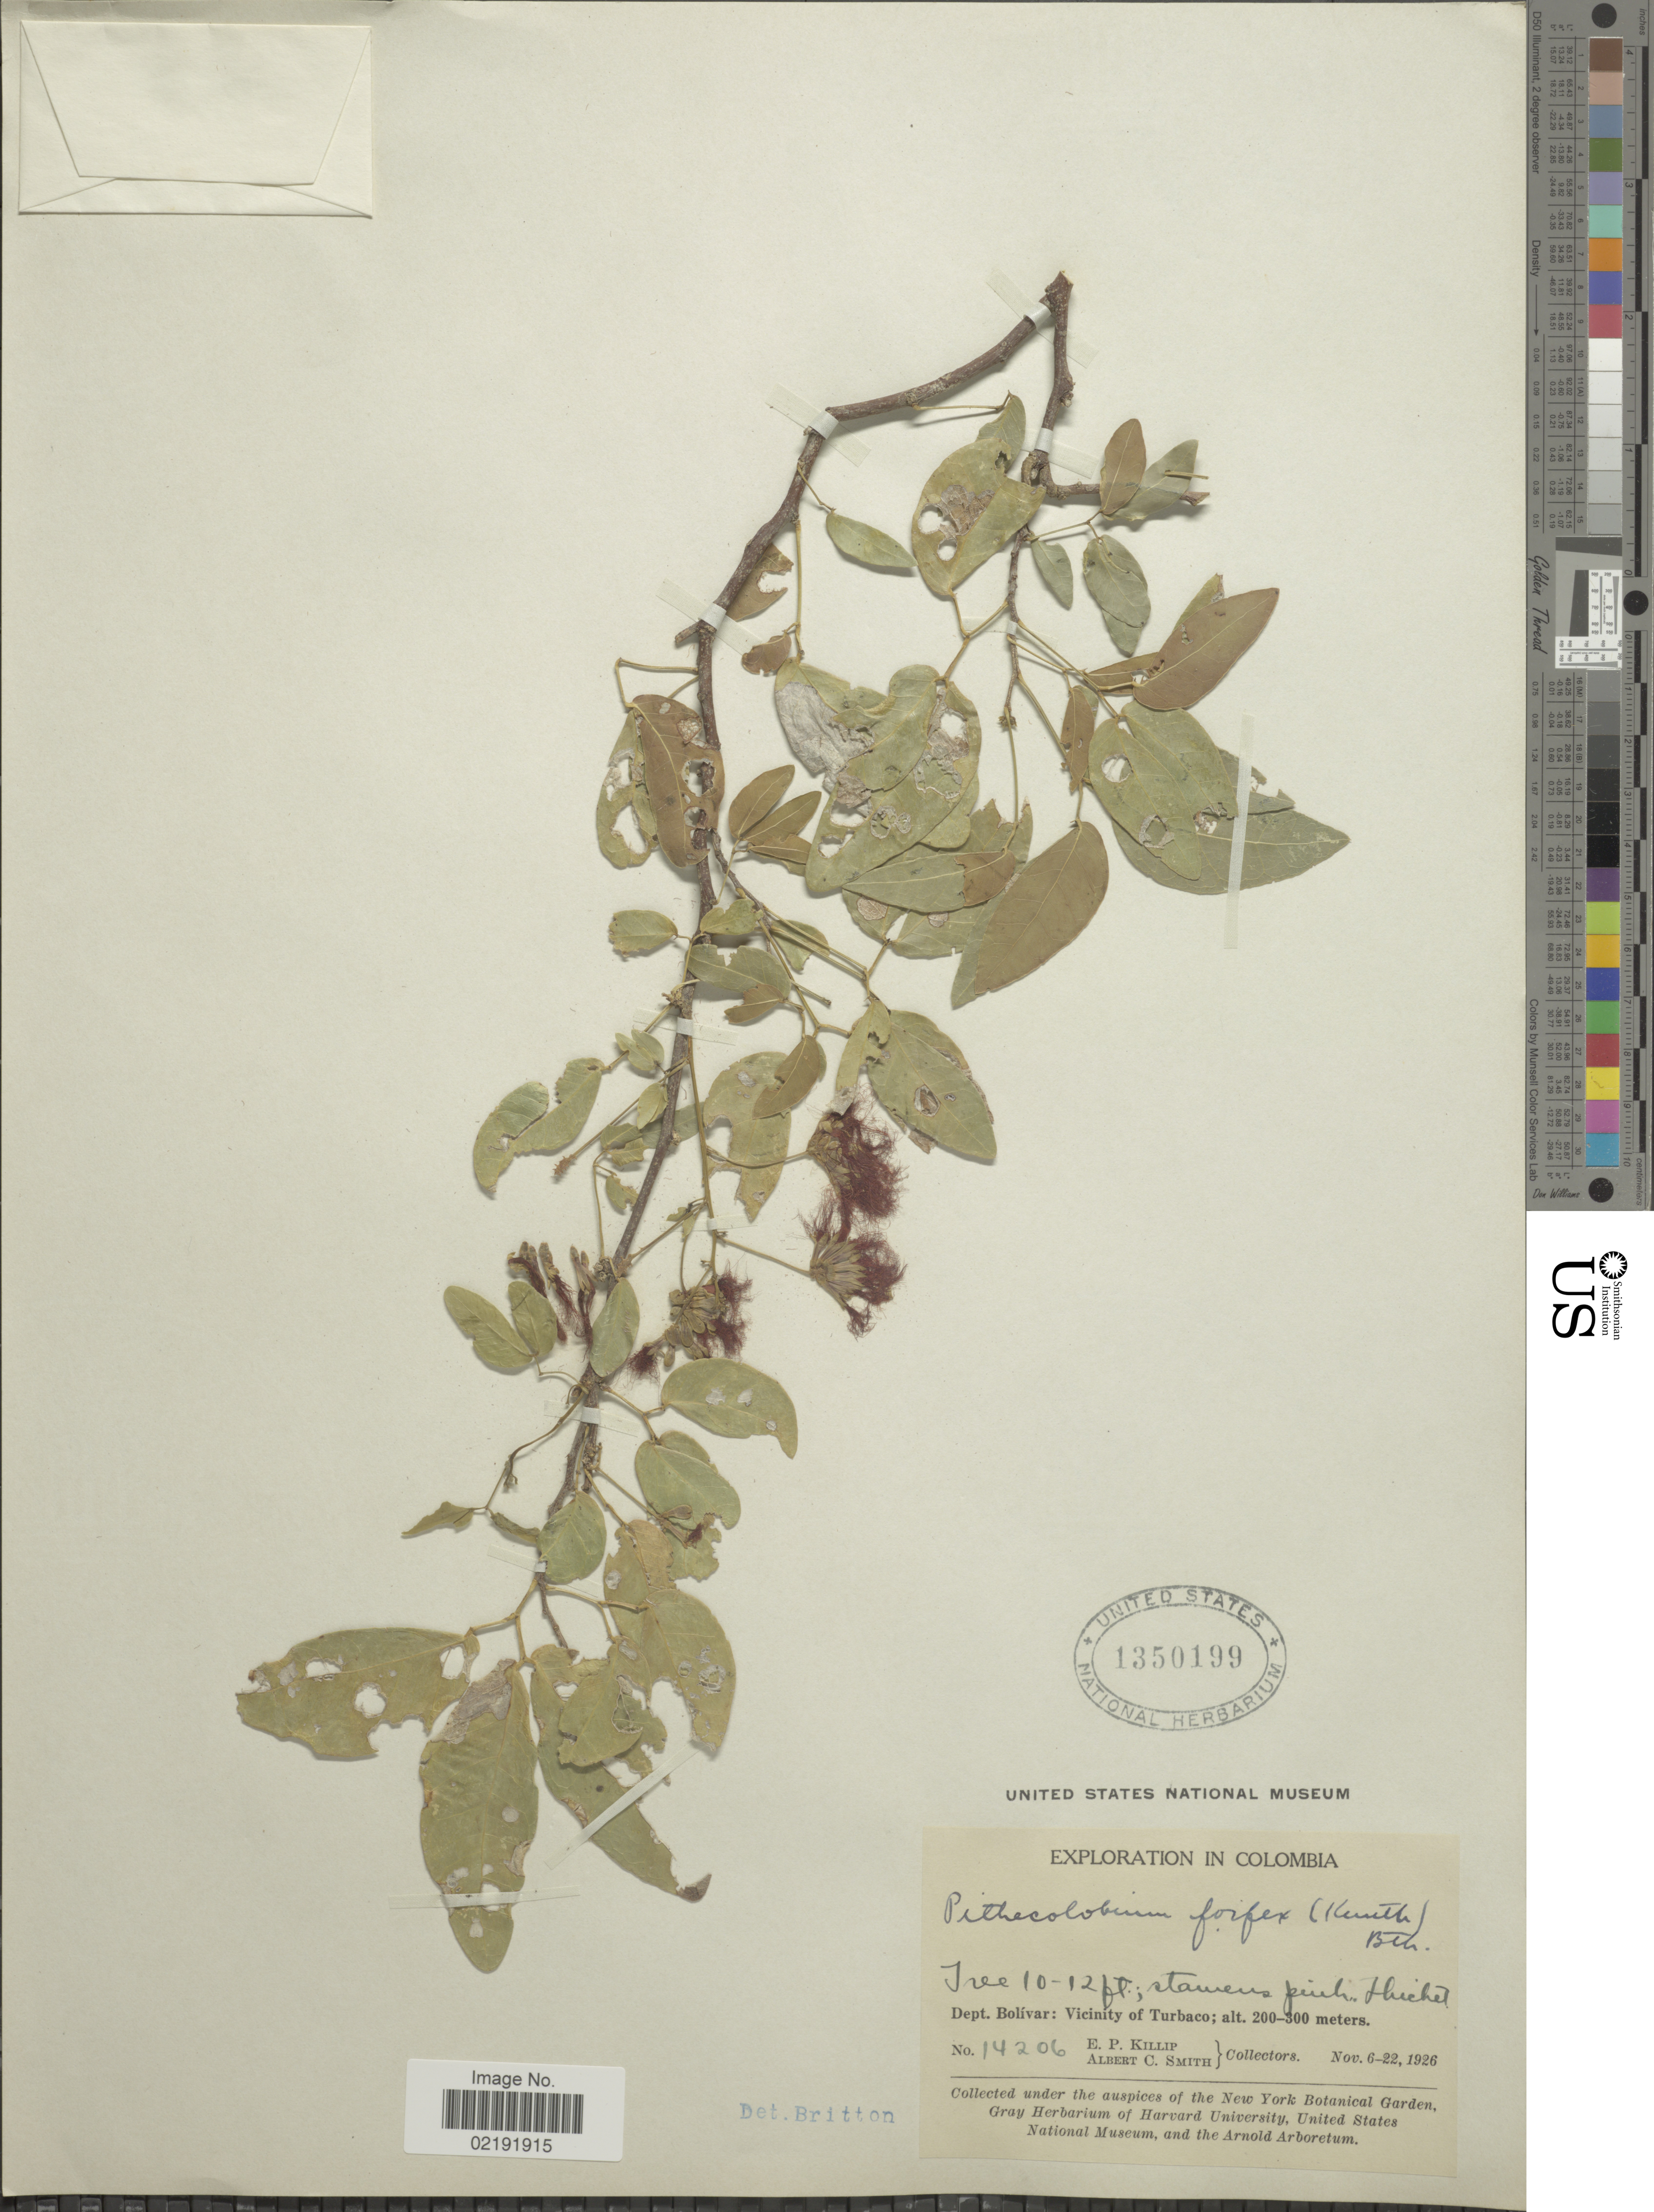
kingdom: Plantae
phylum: Tracheophyta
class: Magnoliopsida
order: Fabales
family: Fabaceae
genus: Pithecellobium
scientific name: Pithecellobium roseum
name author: (Vahl) Barneby & J.W. Grimes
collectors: E. P. Killip & A. C. Smith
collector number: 14206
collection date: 1926-11-06/1926-11-22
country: Colombia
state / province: Bolívar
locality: Dept. Bolívar: Vicinity of Turbaco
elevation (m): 200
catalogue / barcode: US 1350199